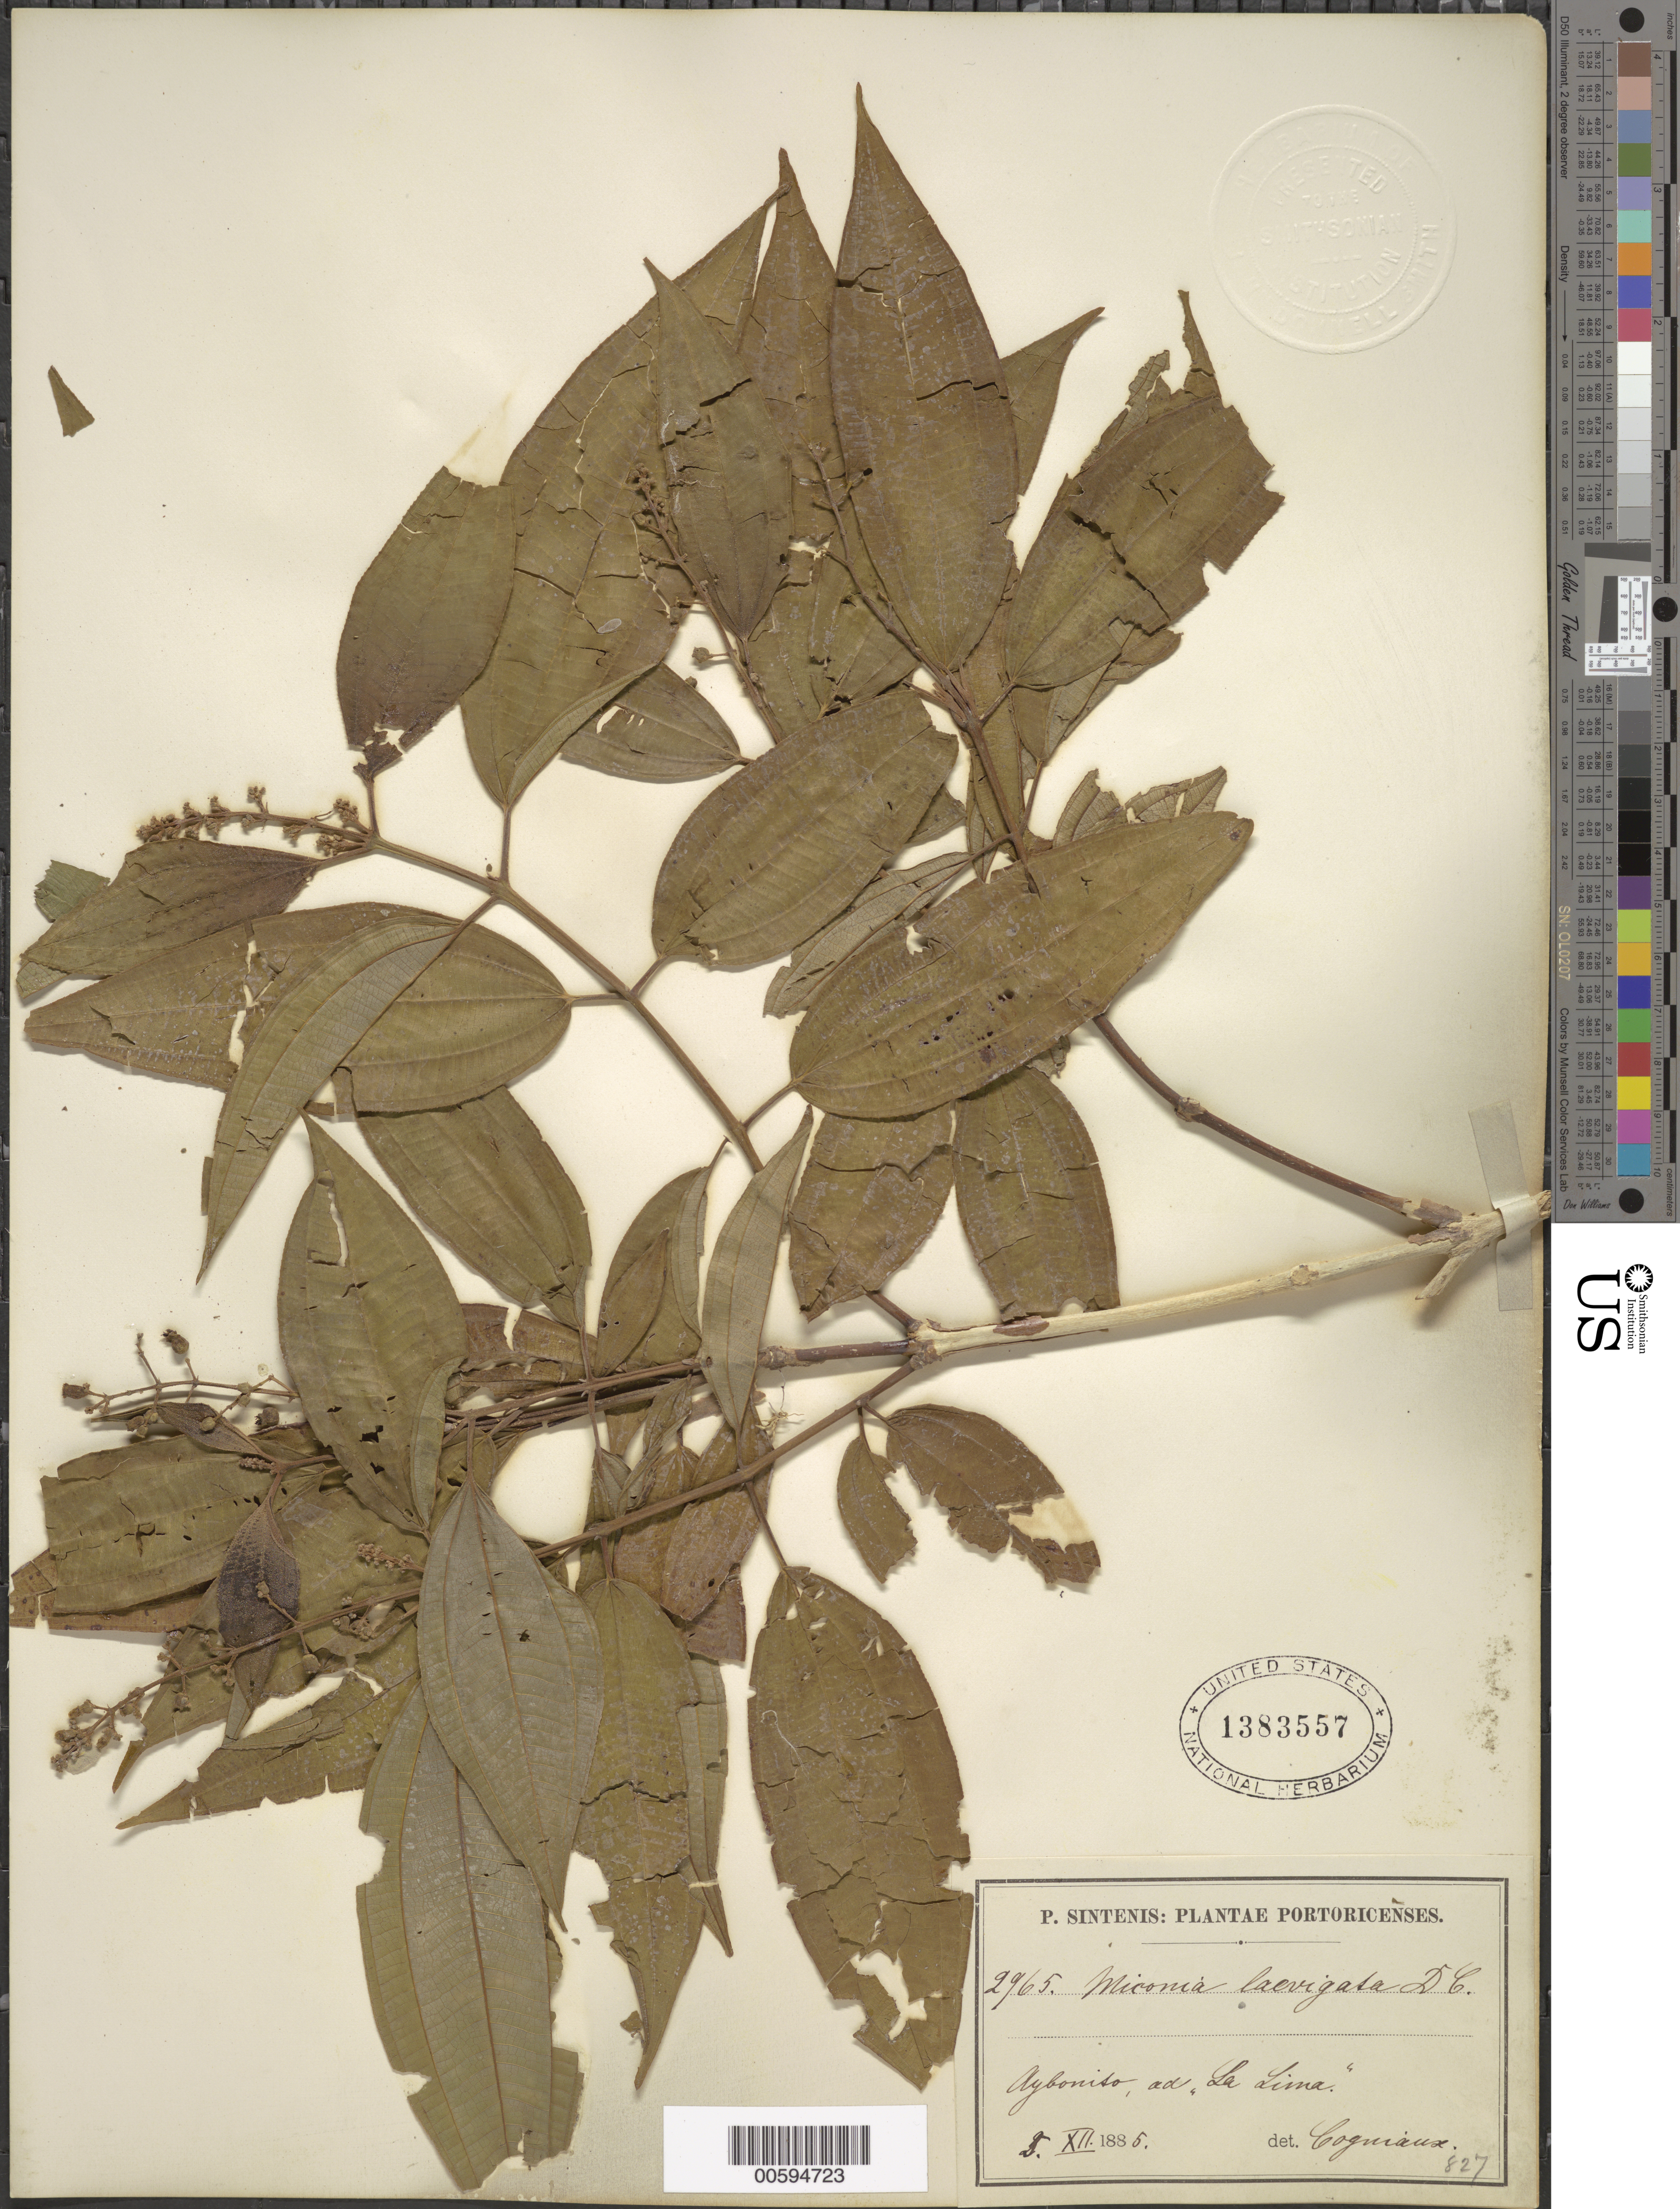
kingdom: Plantae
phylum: Tracheophyta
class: Magnoliopsida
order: Myrtales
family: Melastomataceae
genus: Miconia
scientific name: Miconia laevigata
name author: (L.) D. Don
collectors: P. Sintenis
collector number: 2965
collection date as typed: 05 Dec 1885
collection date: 1885-12-05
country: Puerto Rico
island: Greater Antilles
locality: Aybonito, ad "La Lima"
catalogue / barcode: US 1383557